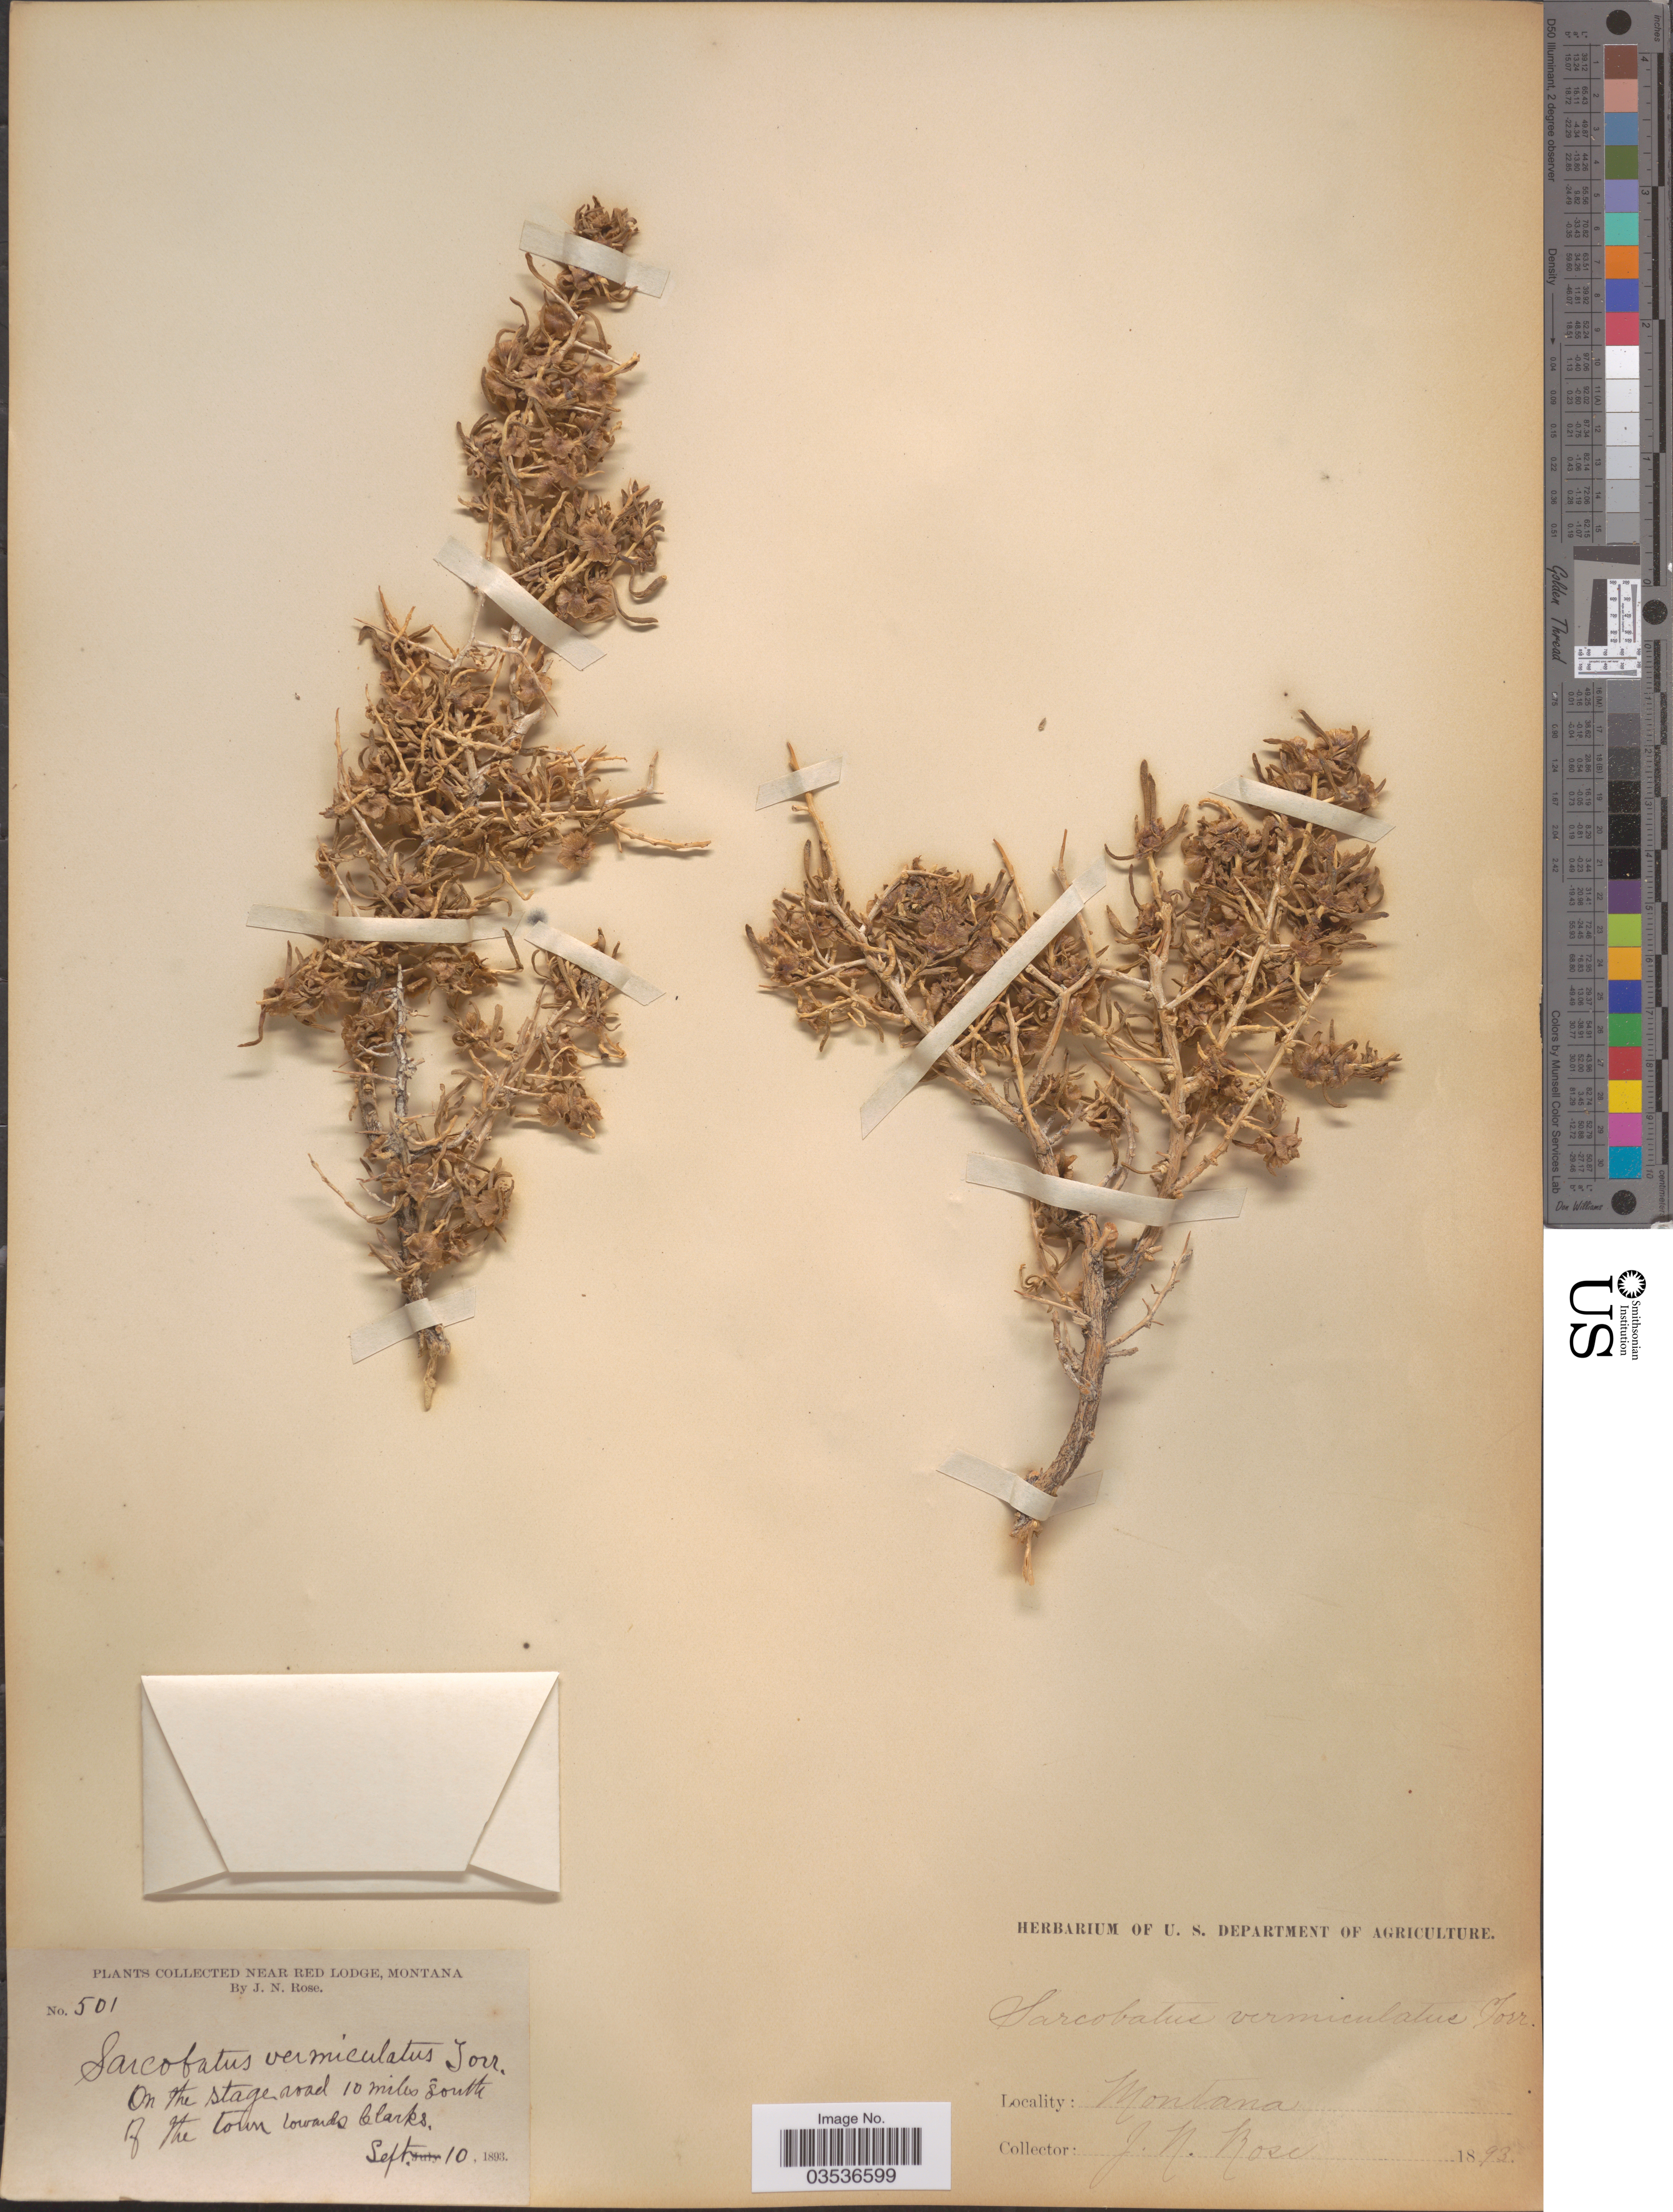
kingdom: Plantae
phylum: Tracheophyta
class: Magnoliopsida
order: Caryophyllales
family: Sarcobataceae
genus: Sarcobatus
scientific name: Sarcobatus vermiculatus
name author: (Hook.) Torr.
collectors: J. N. Rose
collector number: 501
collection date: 1893-09-10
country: United States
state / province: Montana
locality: Near Red Lodge. On the stage road 10 miles south of the town towards Clarks.